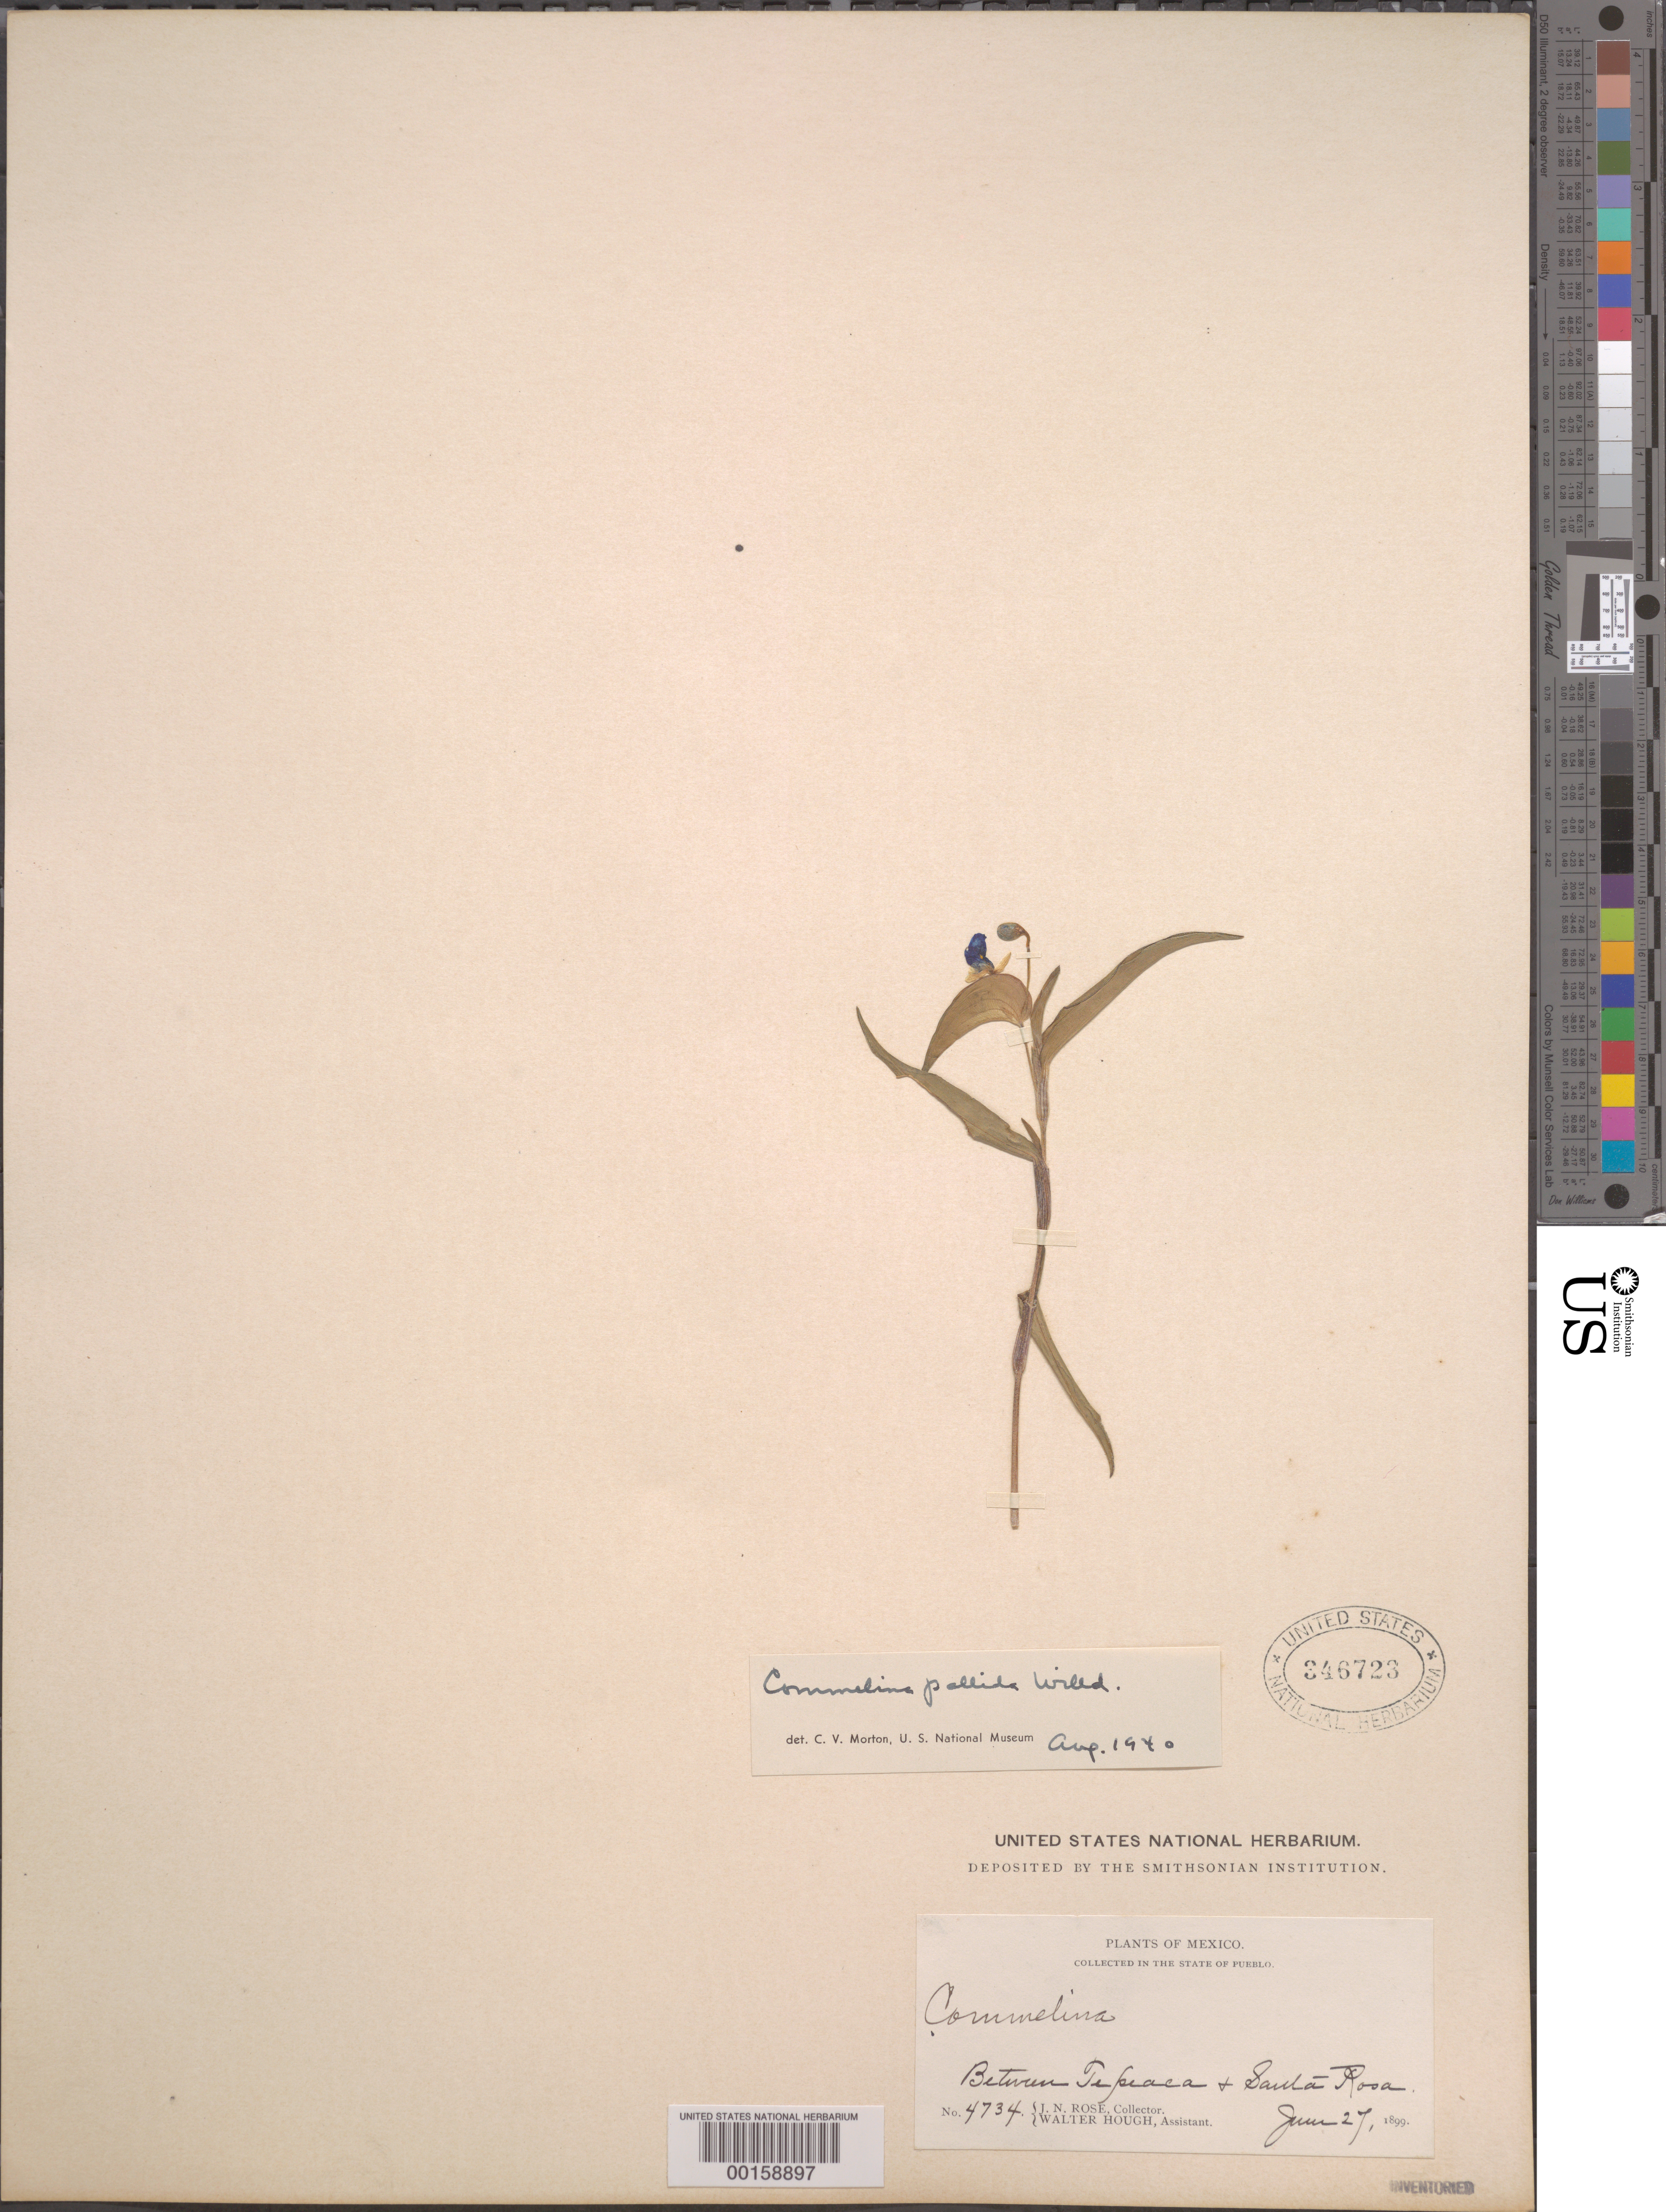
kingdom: Plantae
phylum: Tracheophyta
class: Liliopsida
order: Commelinales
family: Commelinaceae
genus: Commelina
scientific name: Commelina pallida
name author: Willd.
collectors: J. N. Rose & W. Hough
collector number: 4734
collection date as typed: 27 Jun 1899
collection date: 1899-06-27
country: Mexico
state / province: Puebla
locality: Between tepeaca and Santa Rosa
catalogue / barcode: US 346723